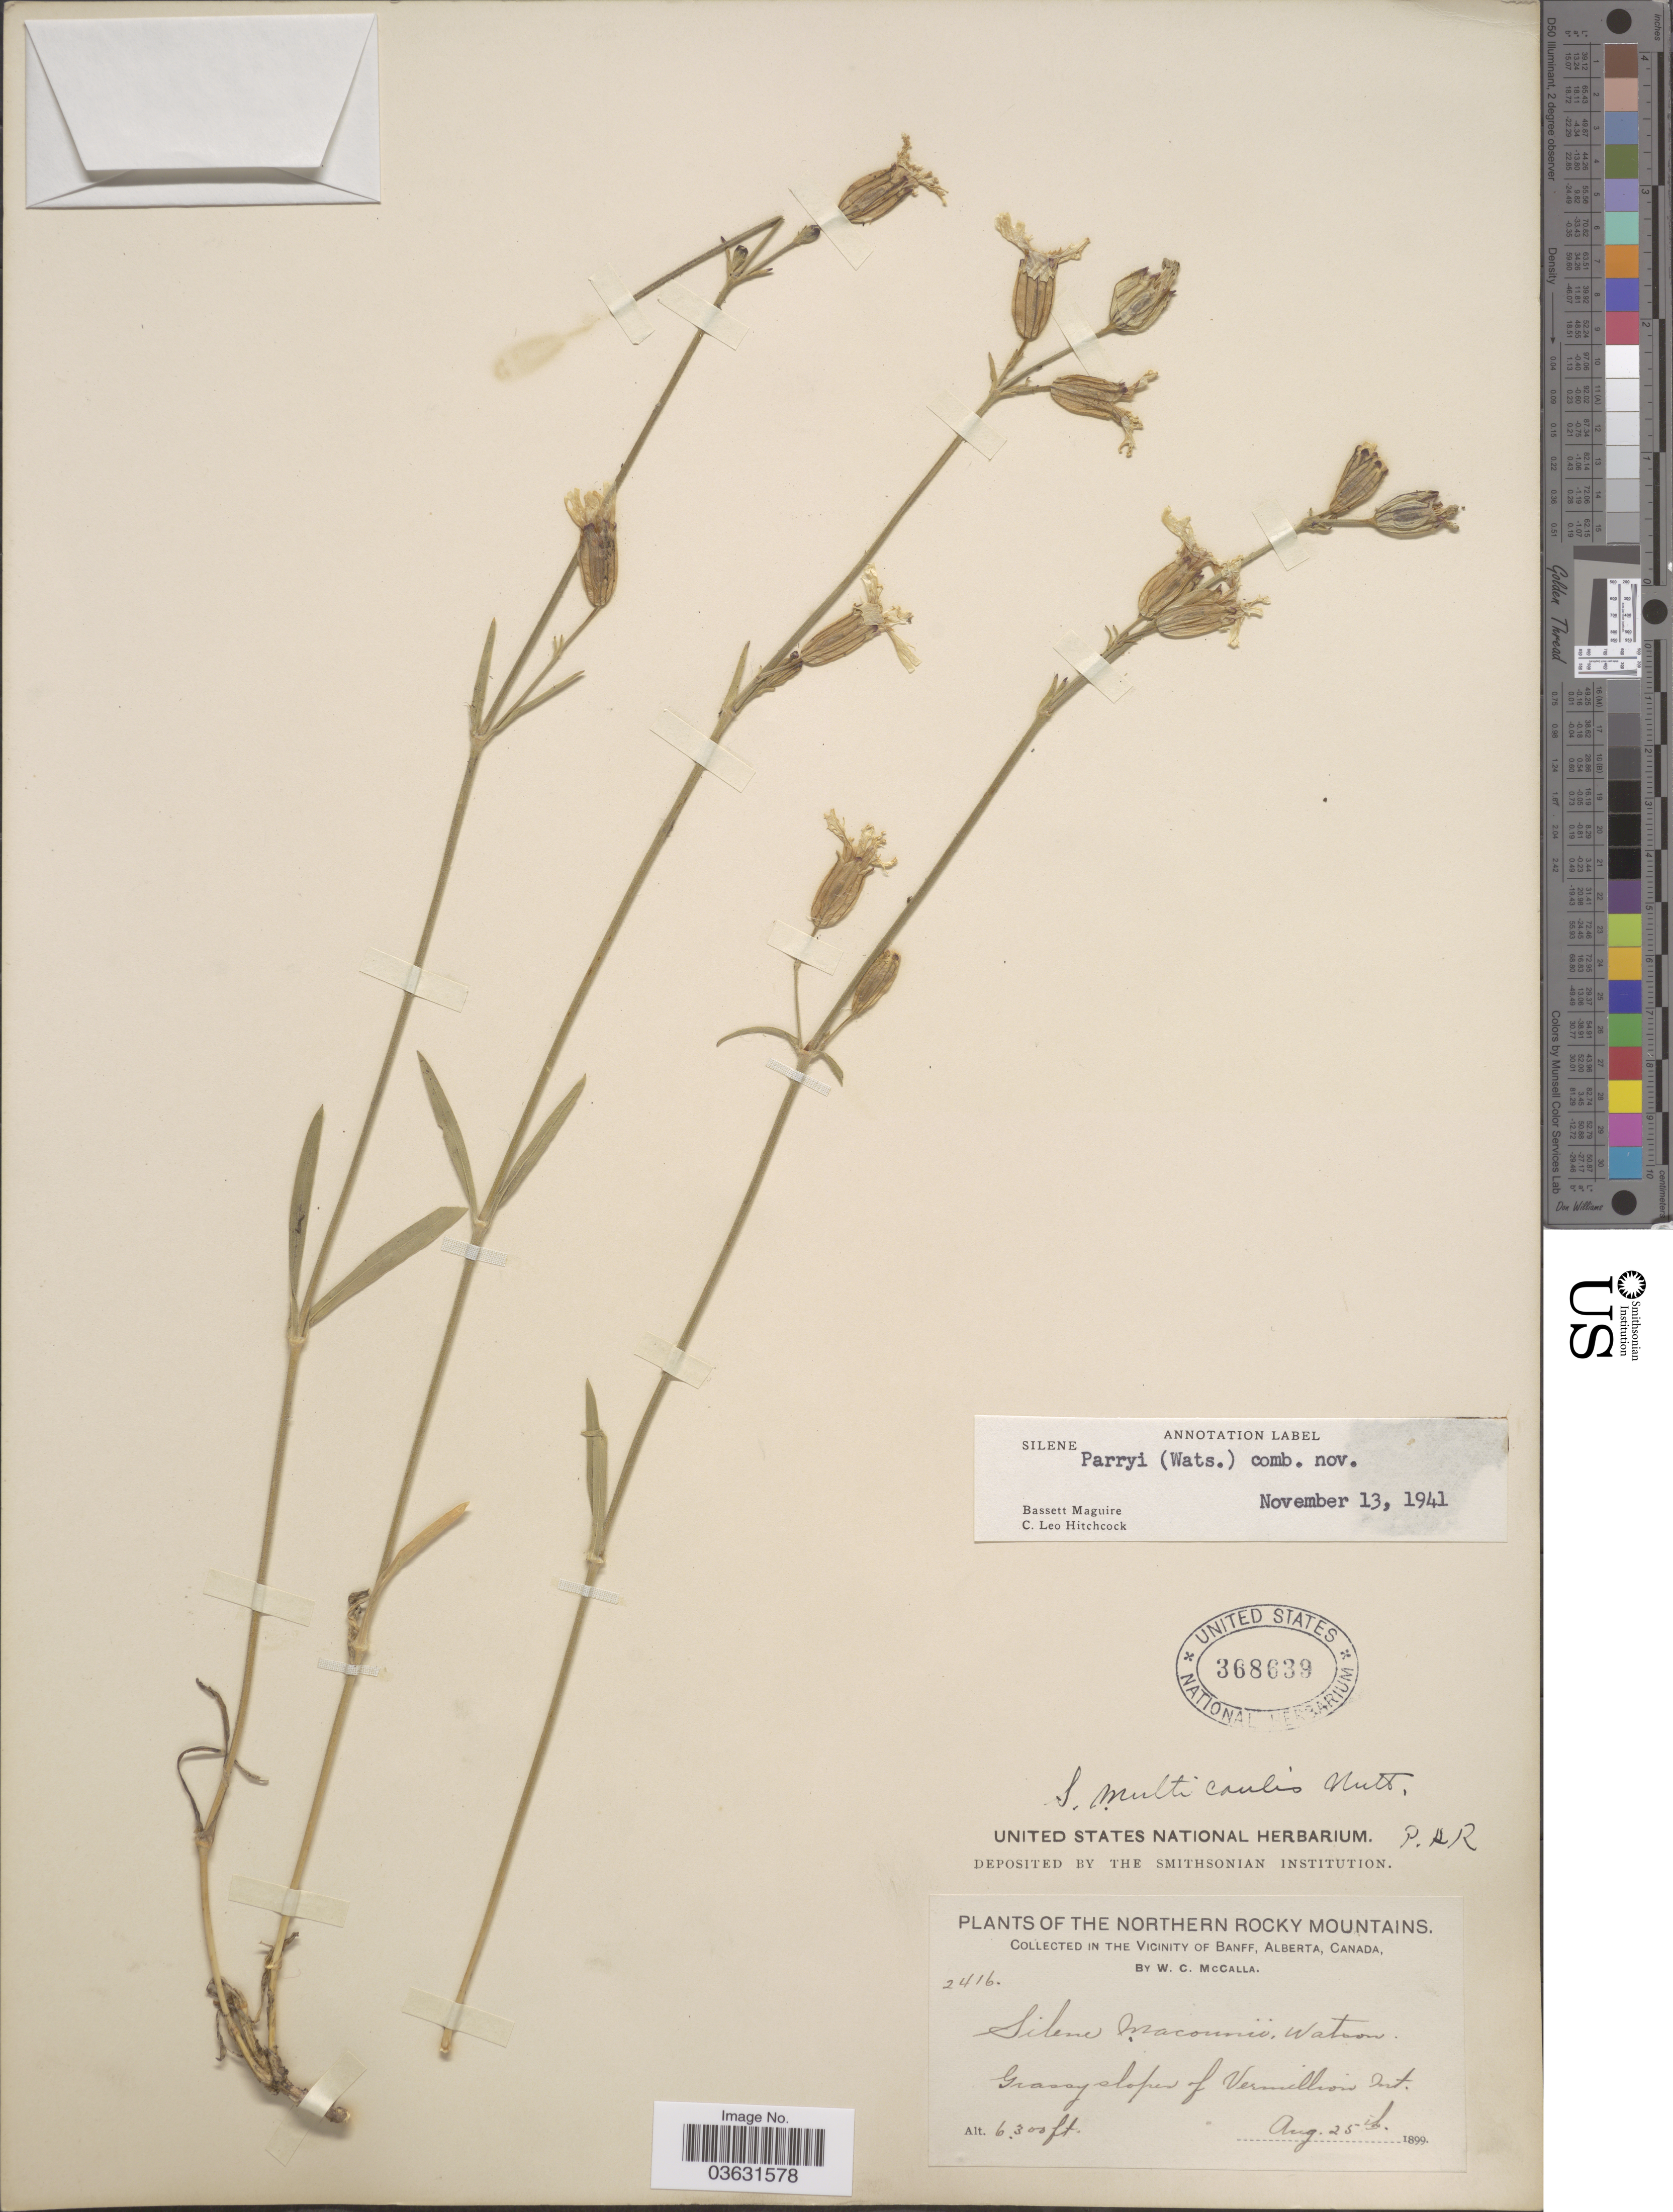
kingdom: Plantae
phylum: Tracheophyta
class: Magnoliopsida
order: Caryophyllales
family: Caryophyllaceae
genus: Silene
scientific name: Silene parryi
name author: (S. Watson) C.L. Hitchc. & Maguire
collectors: W. McCalla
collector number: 2416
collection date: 1899-08-25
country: Canada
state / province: Alberta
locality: The Northern Rocky Mountains. In the Vicinity of Banff. Grassy slopes of Vermillion Mt.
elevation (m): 1920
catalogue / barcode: US 368639